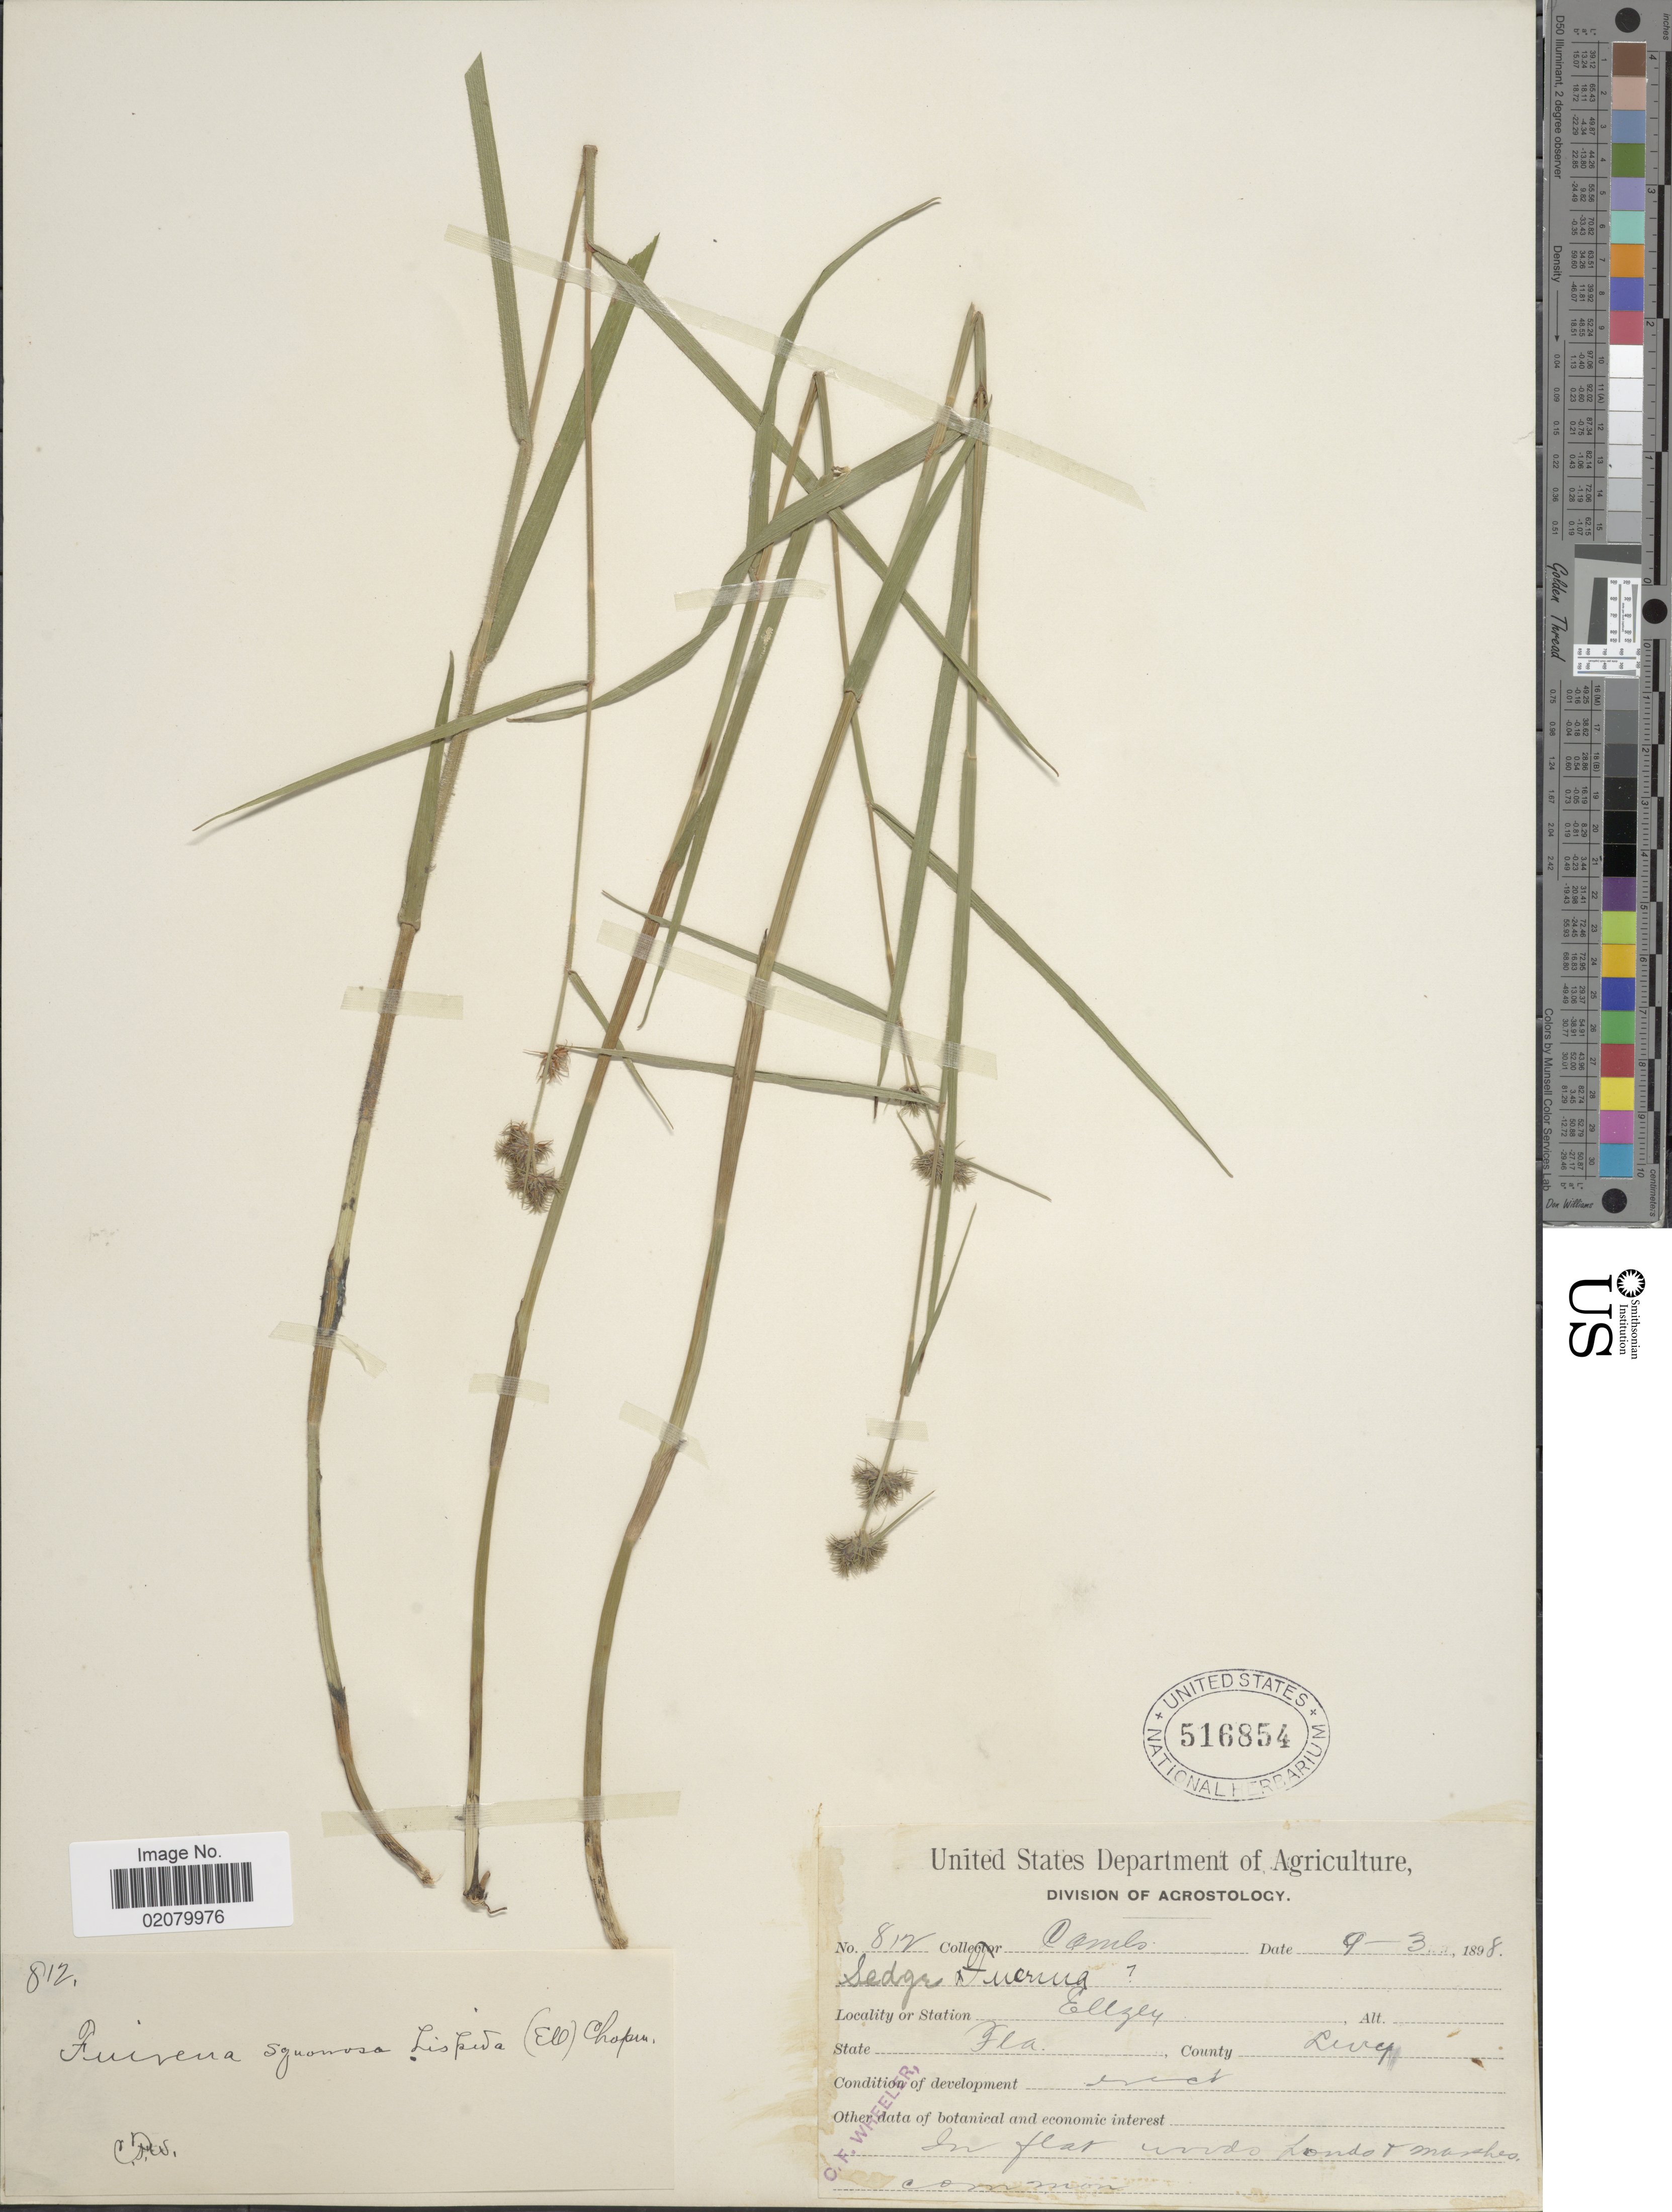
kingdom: Plantae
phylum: Tracheophyta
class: Liliopsida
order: Poales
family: Cyperaceae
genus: Fuirena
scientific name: Fuirena squarrosa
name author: Michx.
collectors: Camto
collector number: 812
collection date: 1898-09-03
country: United States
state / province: Florida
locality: Ellzey, County Levy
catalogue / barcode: US 516854